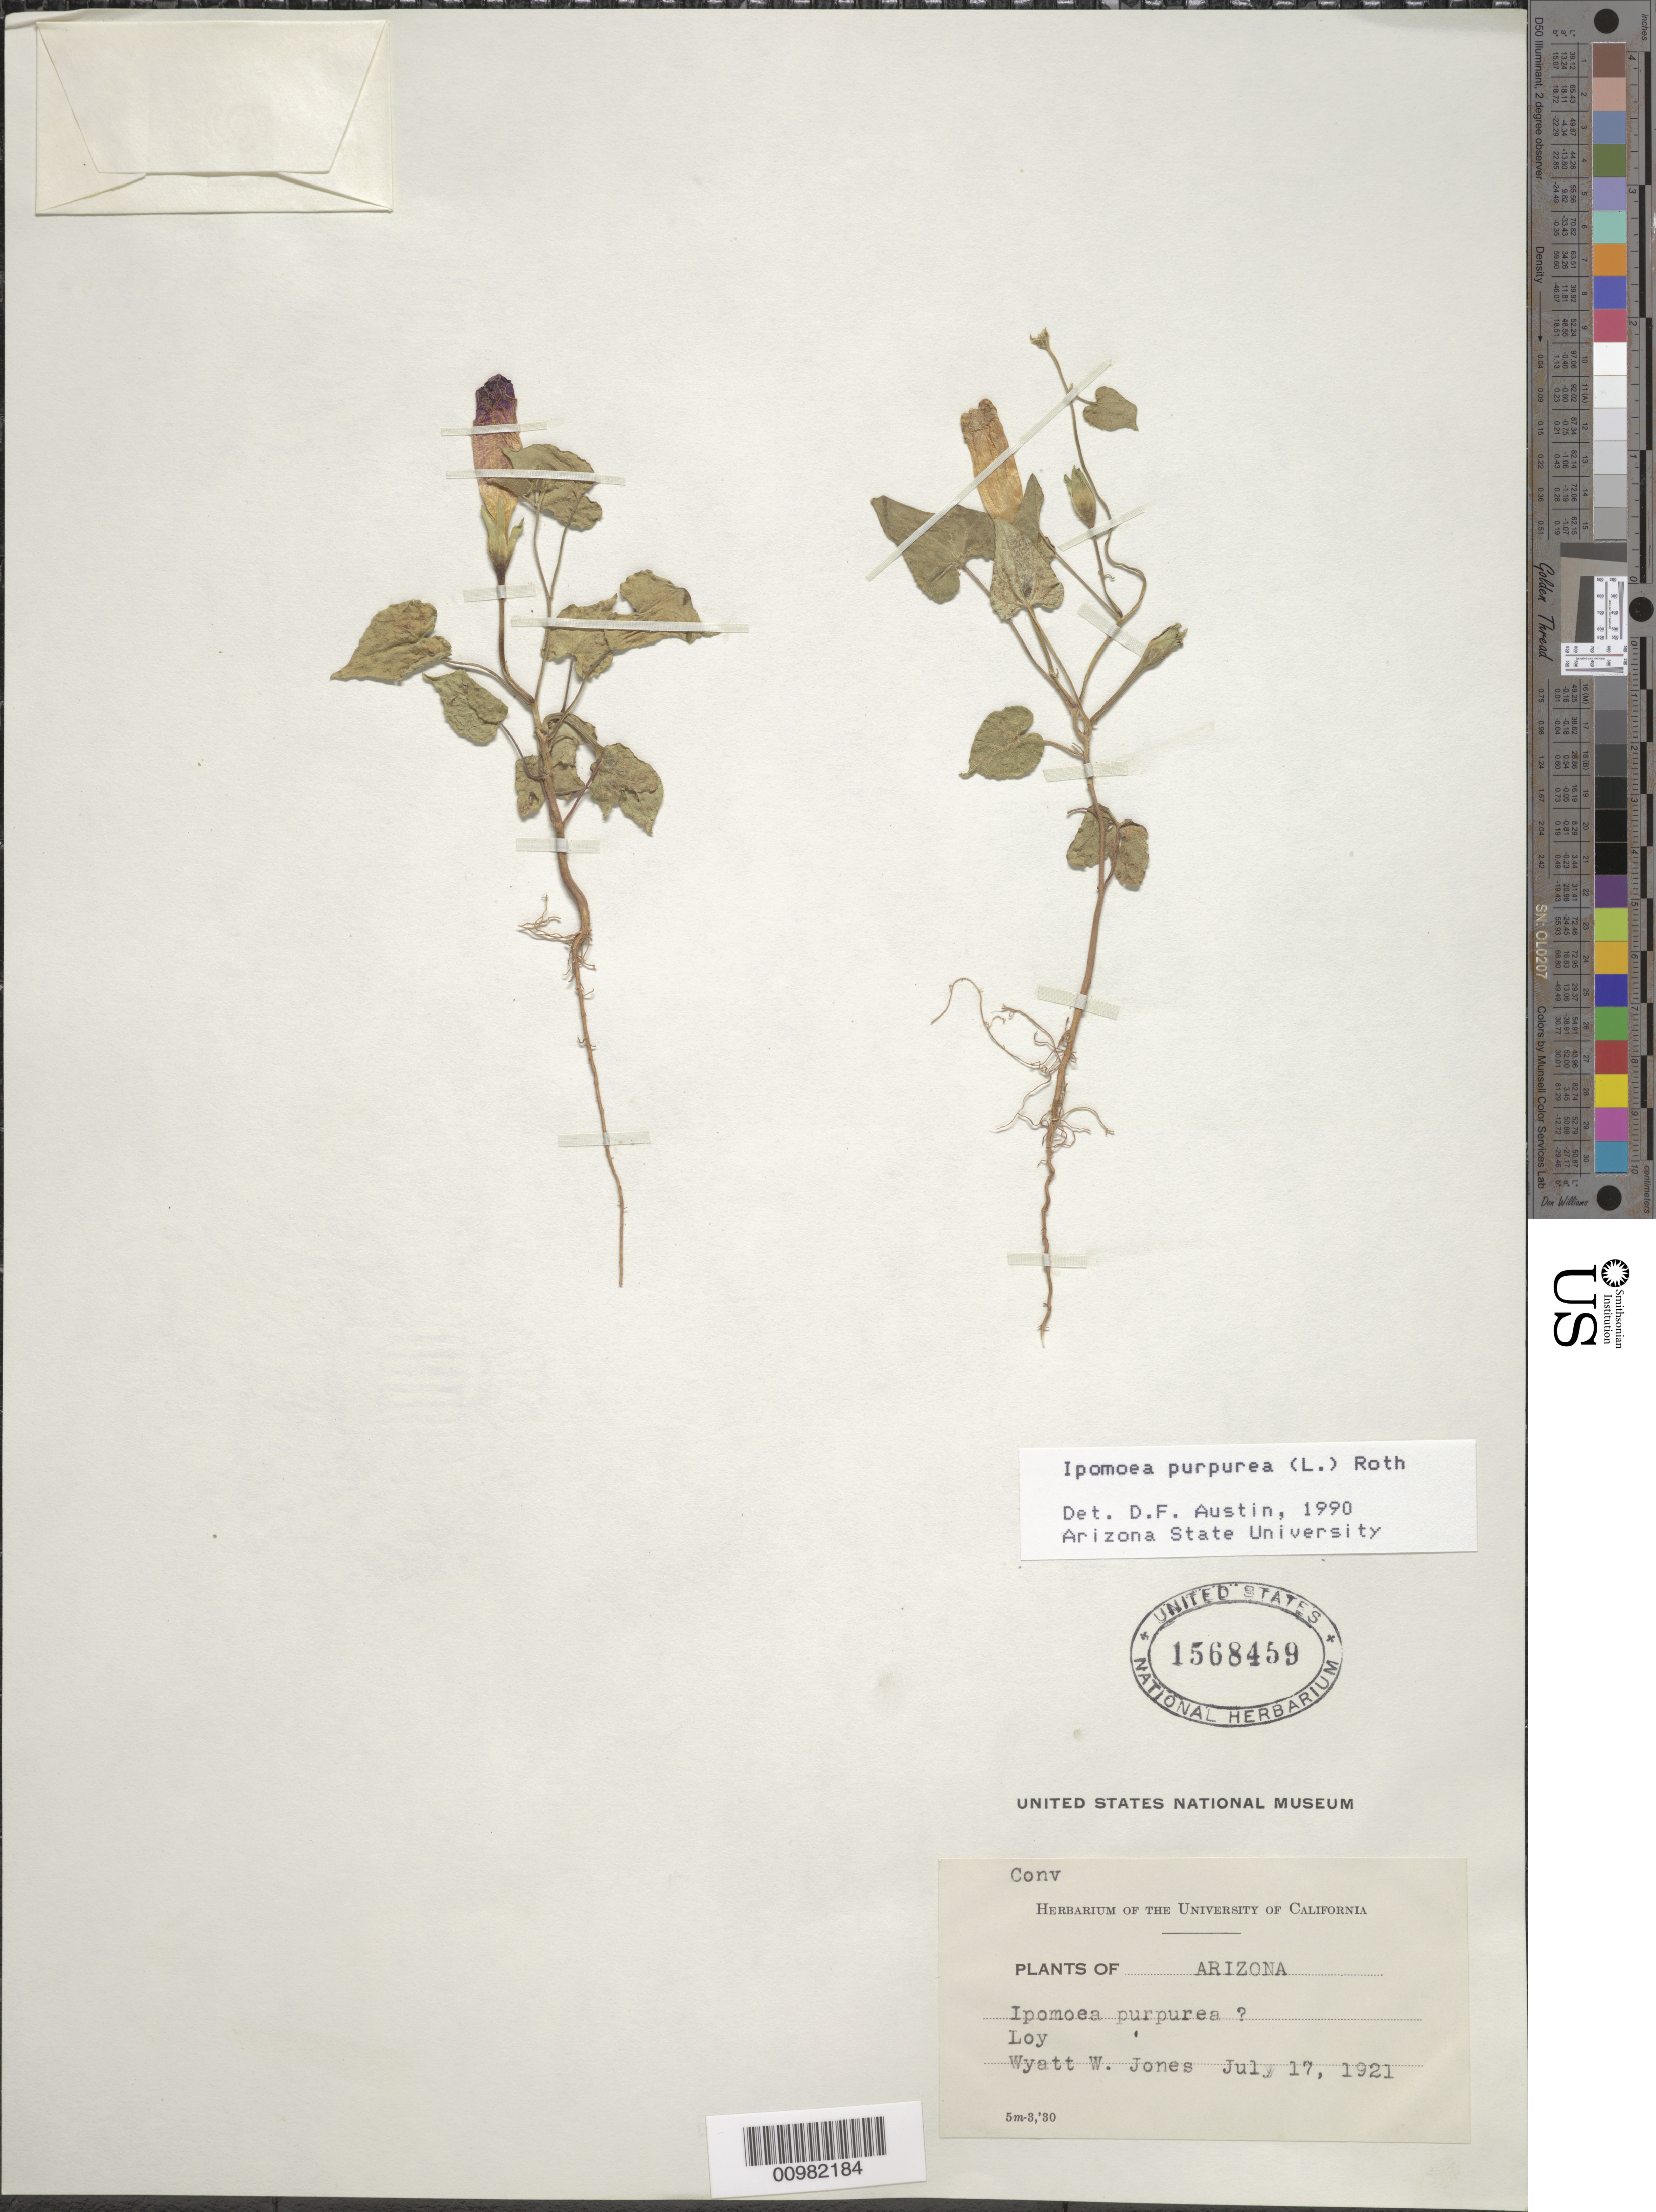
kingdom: Plantae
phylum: Tracheophyta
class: Magnoliopsida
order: Solanales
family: Convolvulaceae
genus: Ipomoea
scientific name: Ipomoea purpurea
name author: (L.) Roth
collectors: W. W. Jones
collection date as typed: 17 Jul 1921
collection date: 1921-07-17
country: United States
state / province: Arizona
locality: Loy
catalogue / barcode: US 1568459